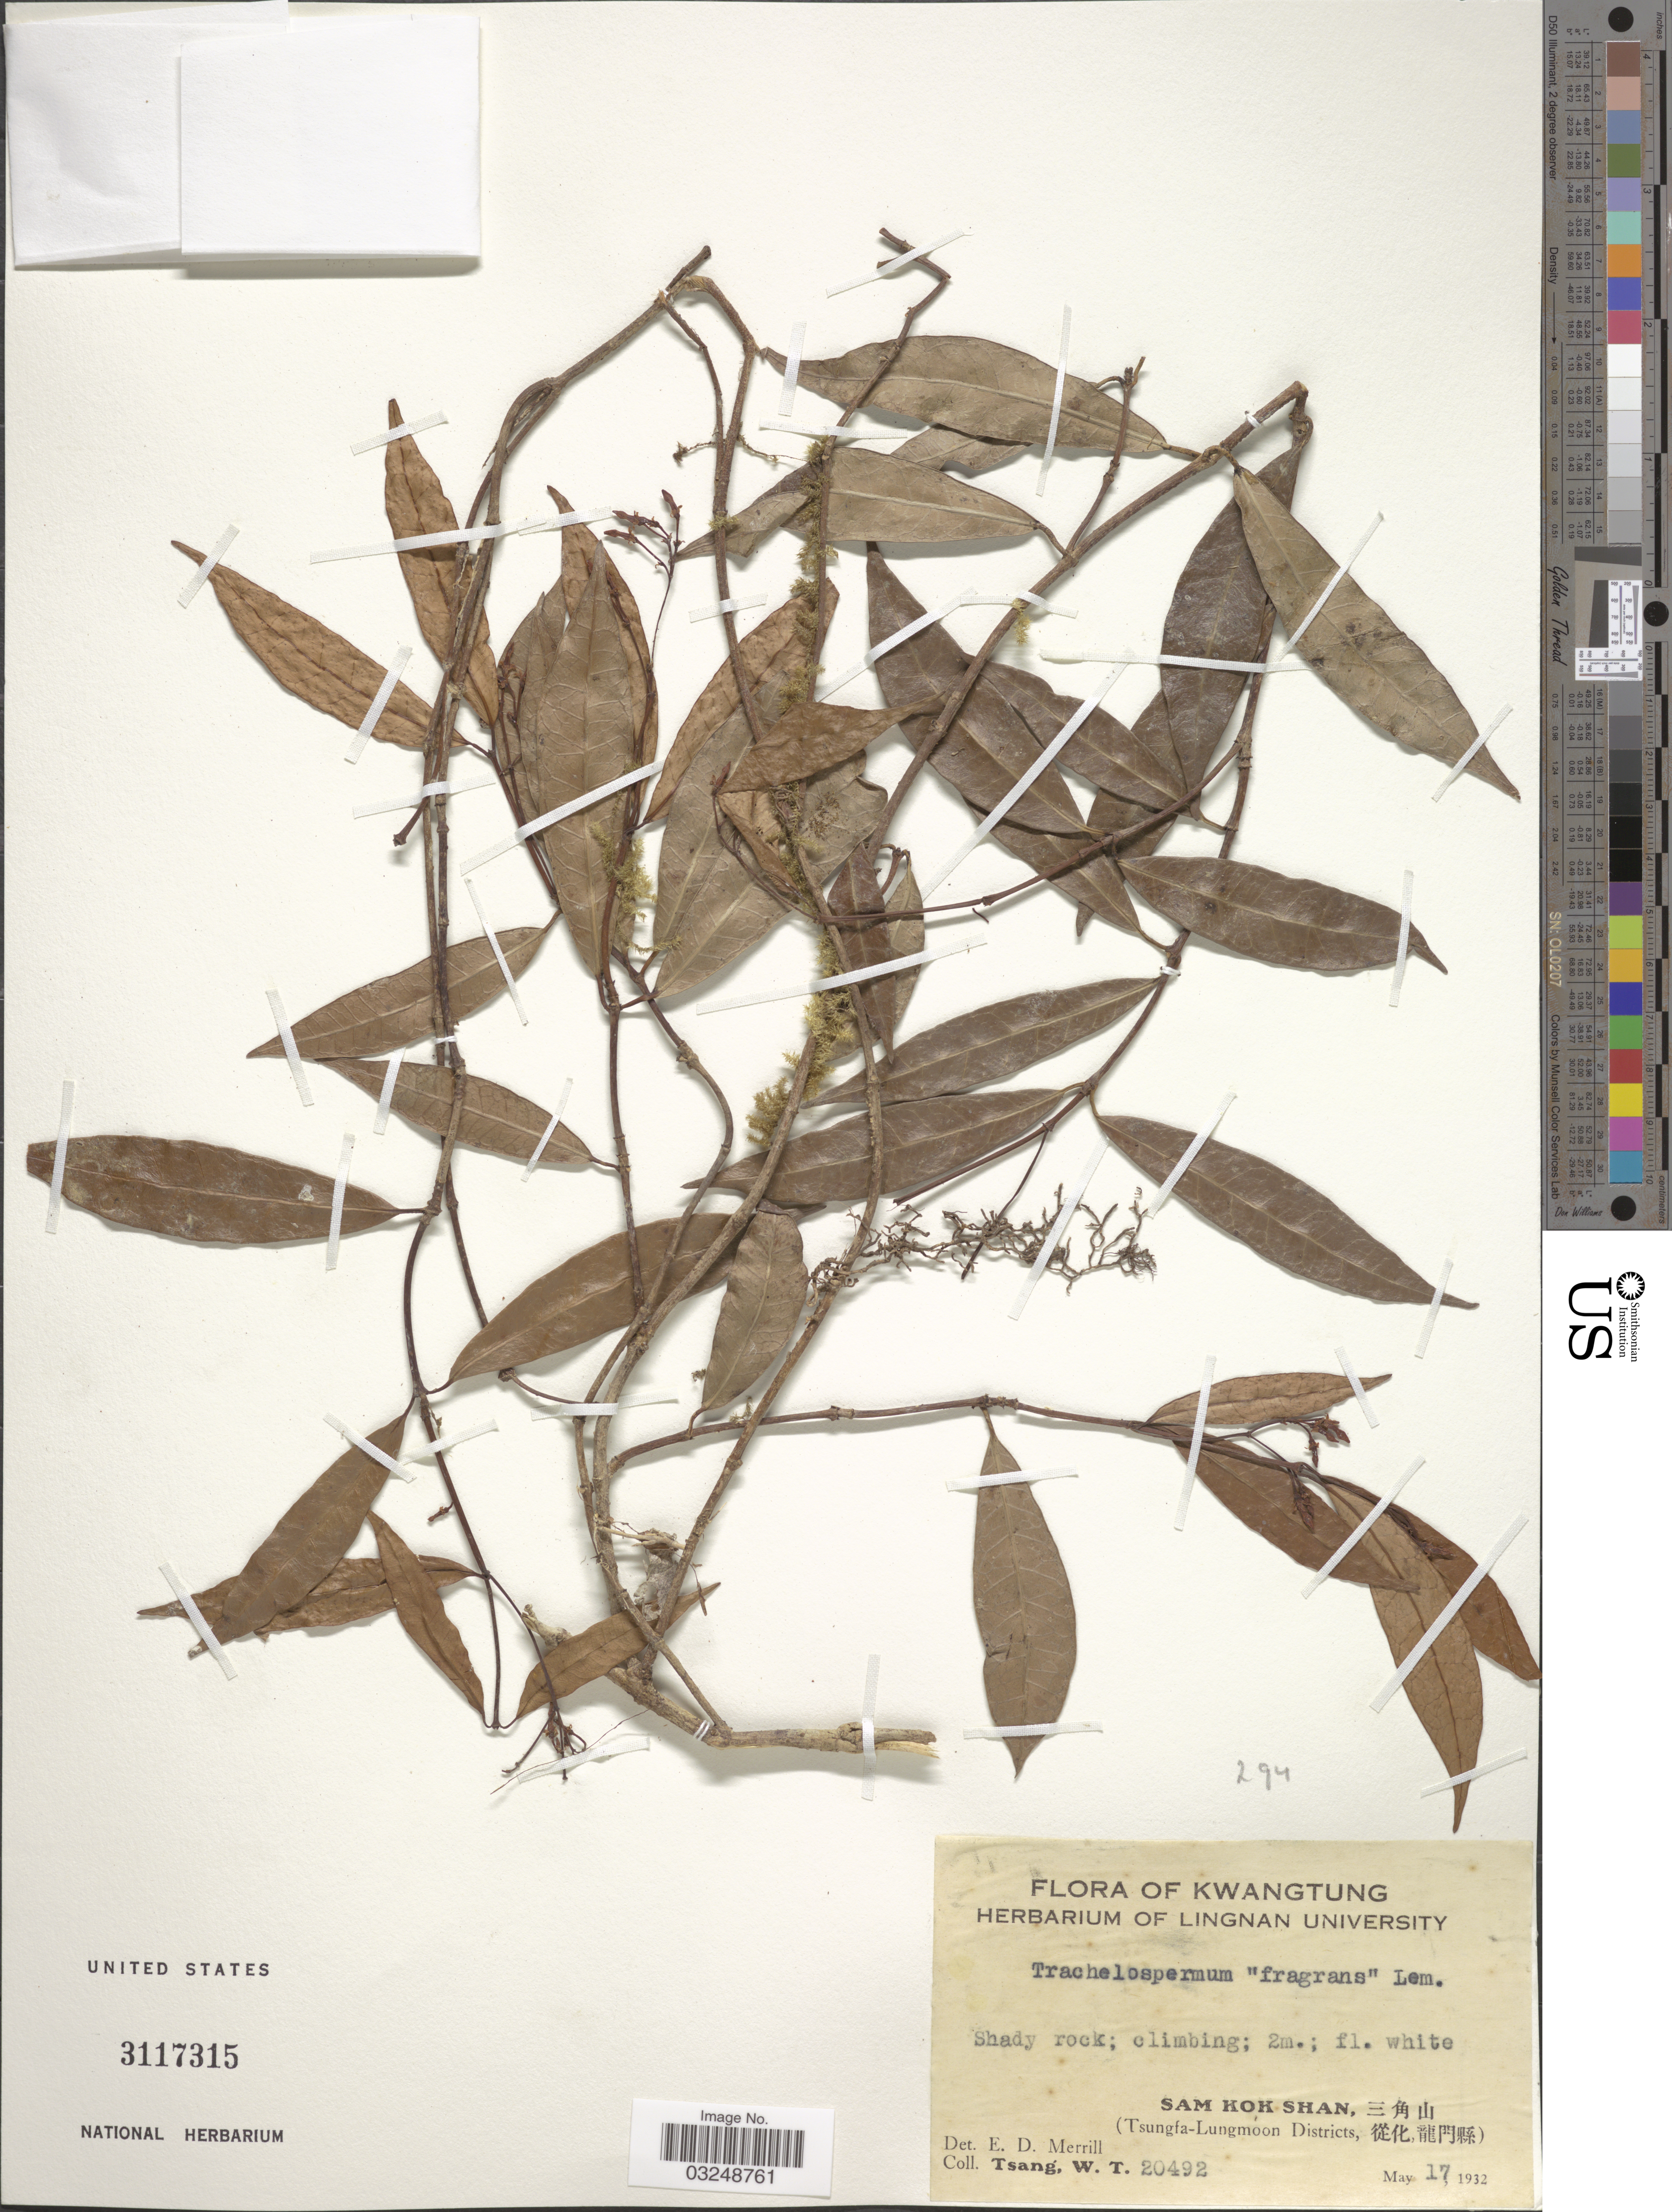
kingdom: Plantae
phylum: Tracheophyta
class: Magnoliopsida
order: Gentianales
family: Apocynaceae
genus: Trachelospermum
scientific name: Trachelospermum brevistylum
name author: Hand.-Mazz.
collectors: W. T. Tsang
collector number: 20492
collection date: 1932-05-17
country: China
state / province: Guangdong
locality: Kwangtung, Sam Kok Shan, X, (Tsungfa-Lungmoon Districts, X).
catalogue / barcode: US 3117315